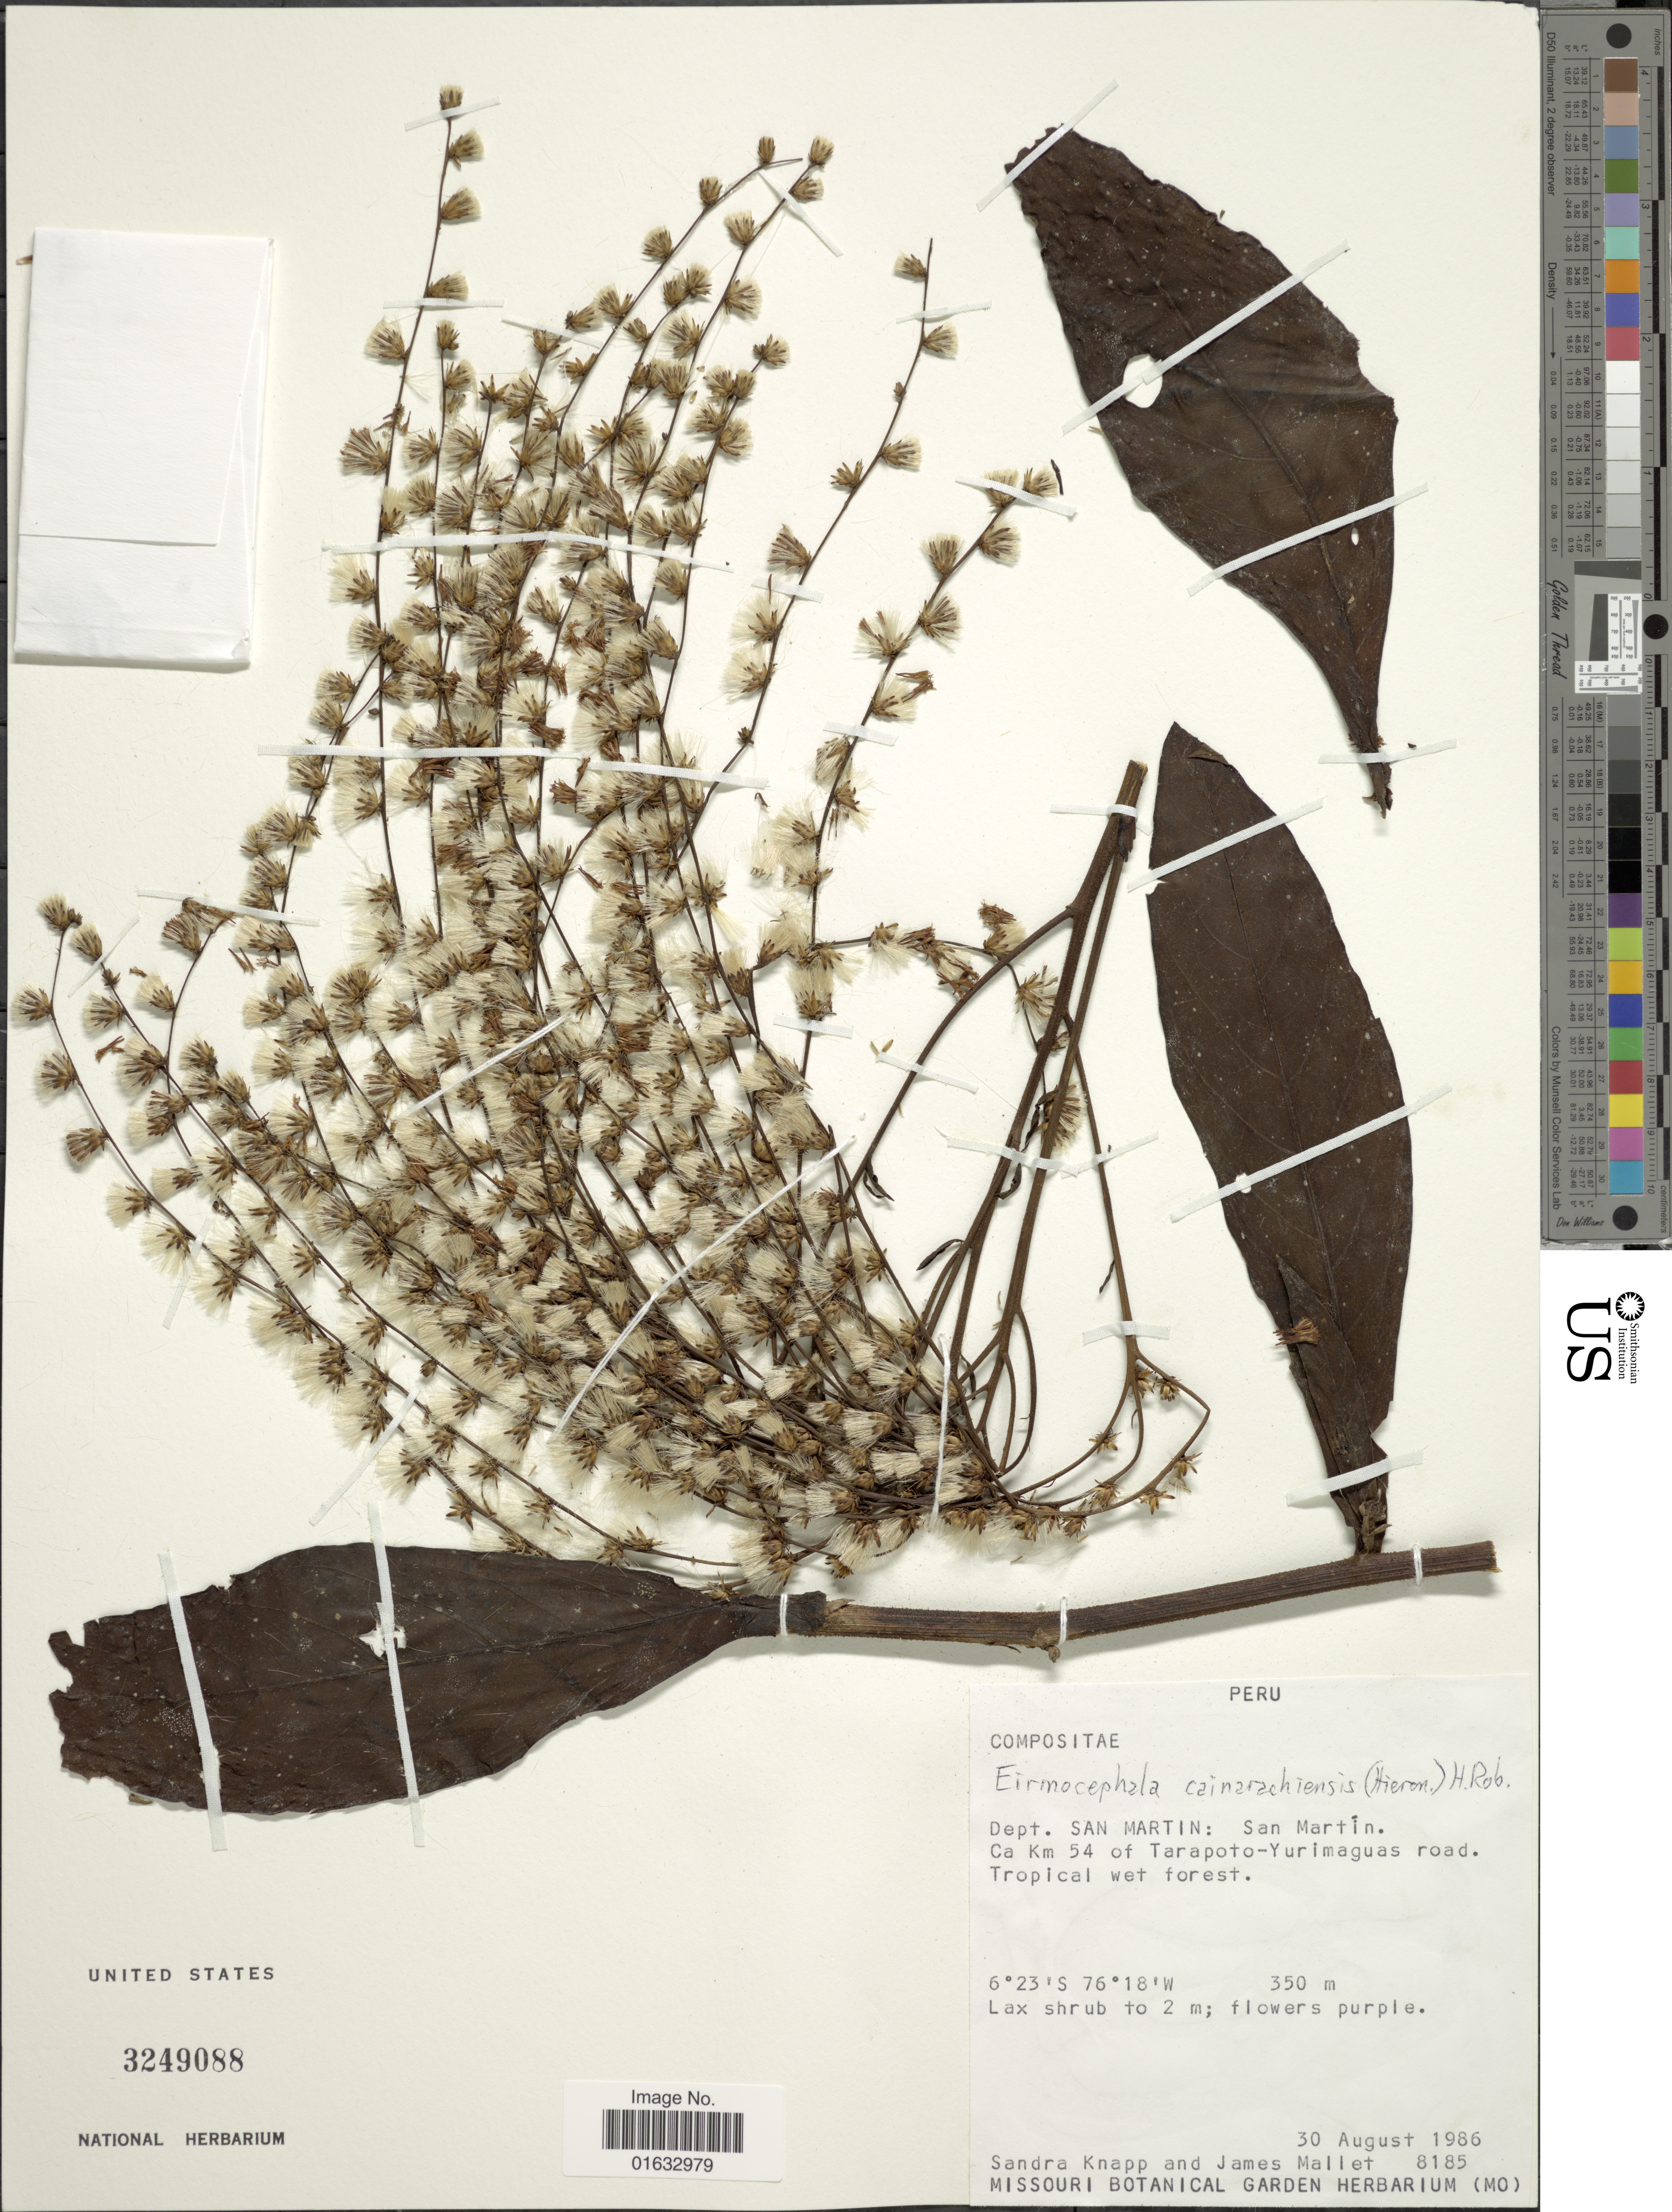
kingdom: Plantae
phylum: Tracheophyta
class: Magnoliopsida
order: Asterales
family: Asteraceae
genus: Eirmocephala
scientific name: Eirmocephala cainarachiensis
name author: (Hieron.) H. Rob.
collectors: S. Knapp & J. Mallet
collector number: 8185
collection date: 1986-08-30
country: Peru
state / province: San Martín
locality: Peru, Dept. San Martin: San Martin Ca. Km. 54 of Tarapoto-Yurimaguas road.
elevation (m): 350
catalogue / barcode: US 3249088